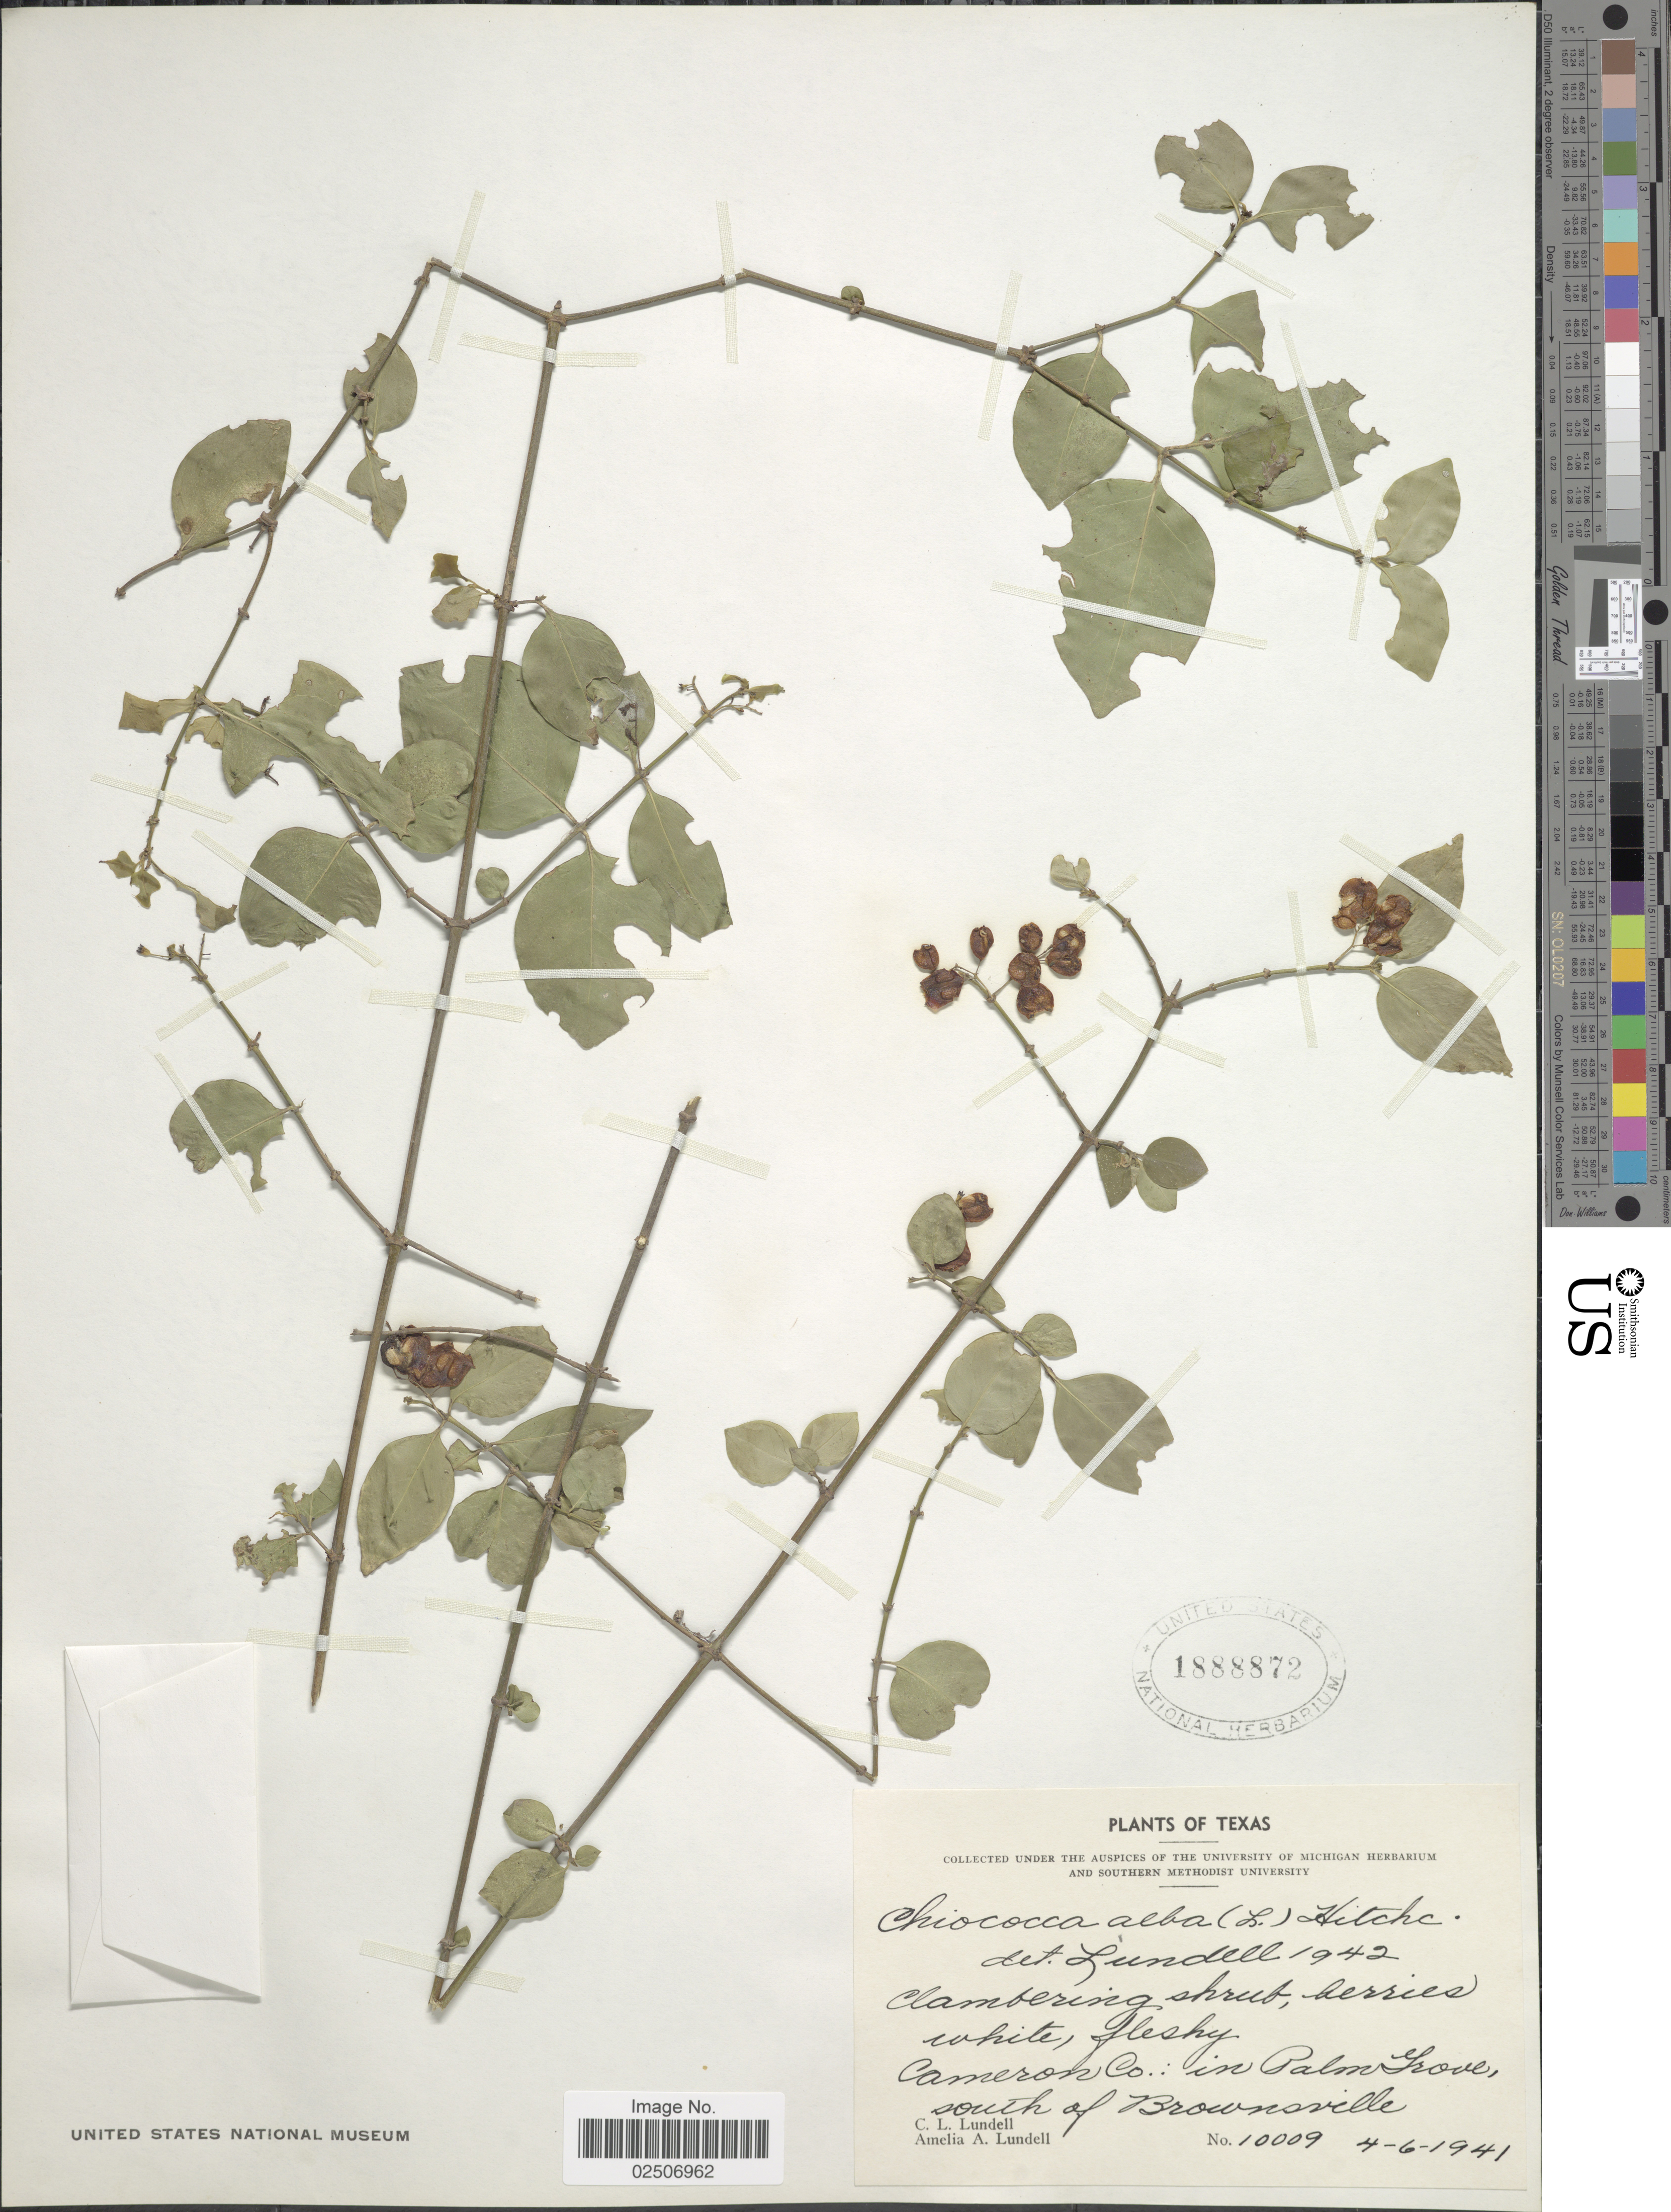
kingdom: Plantae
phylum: Tracheophyta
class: Magnoliopsida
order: Gentianales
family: Rubiaceae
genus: Chiococca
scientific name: Chiococca alba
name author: (L.) Hitchc.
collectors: C. L. Lundell & A. A. Lundell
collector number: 10009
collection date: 1941-06-04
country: United States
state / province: Texas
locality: Cameron Co.: in Palm Grove, south of Brownsville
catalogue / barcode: US 1888872